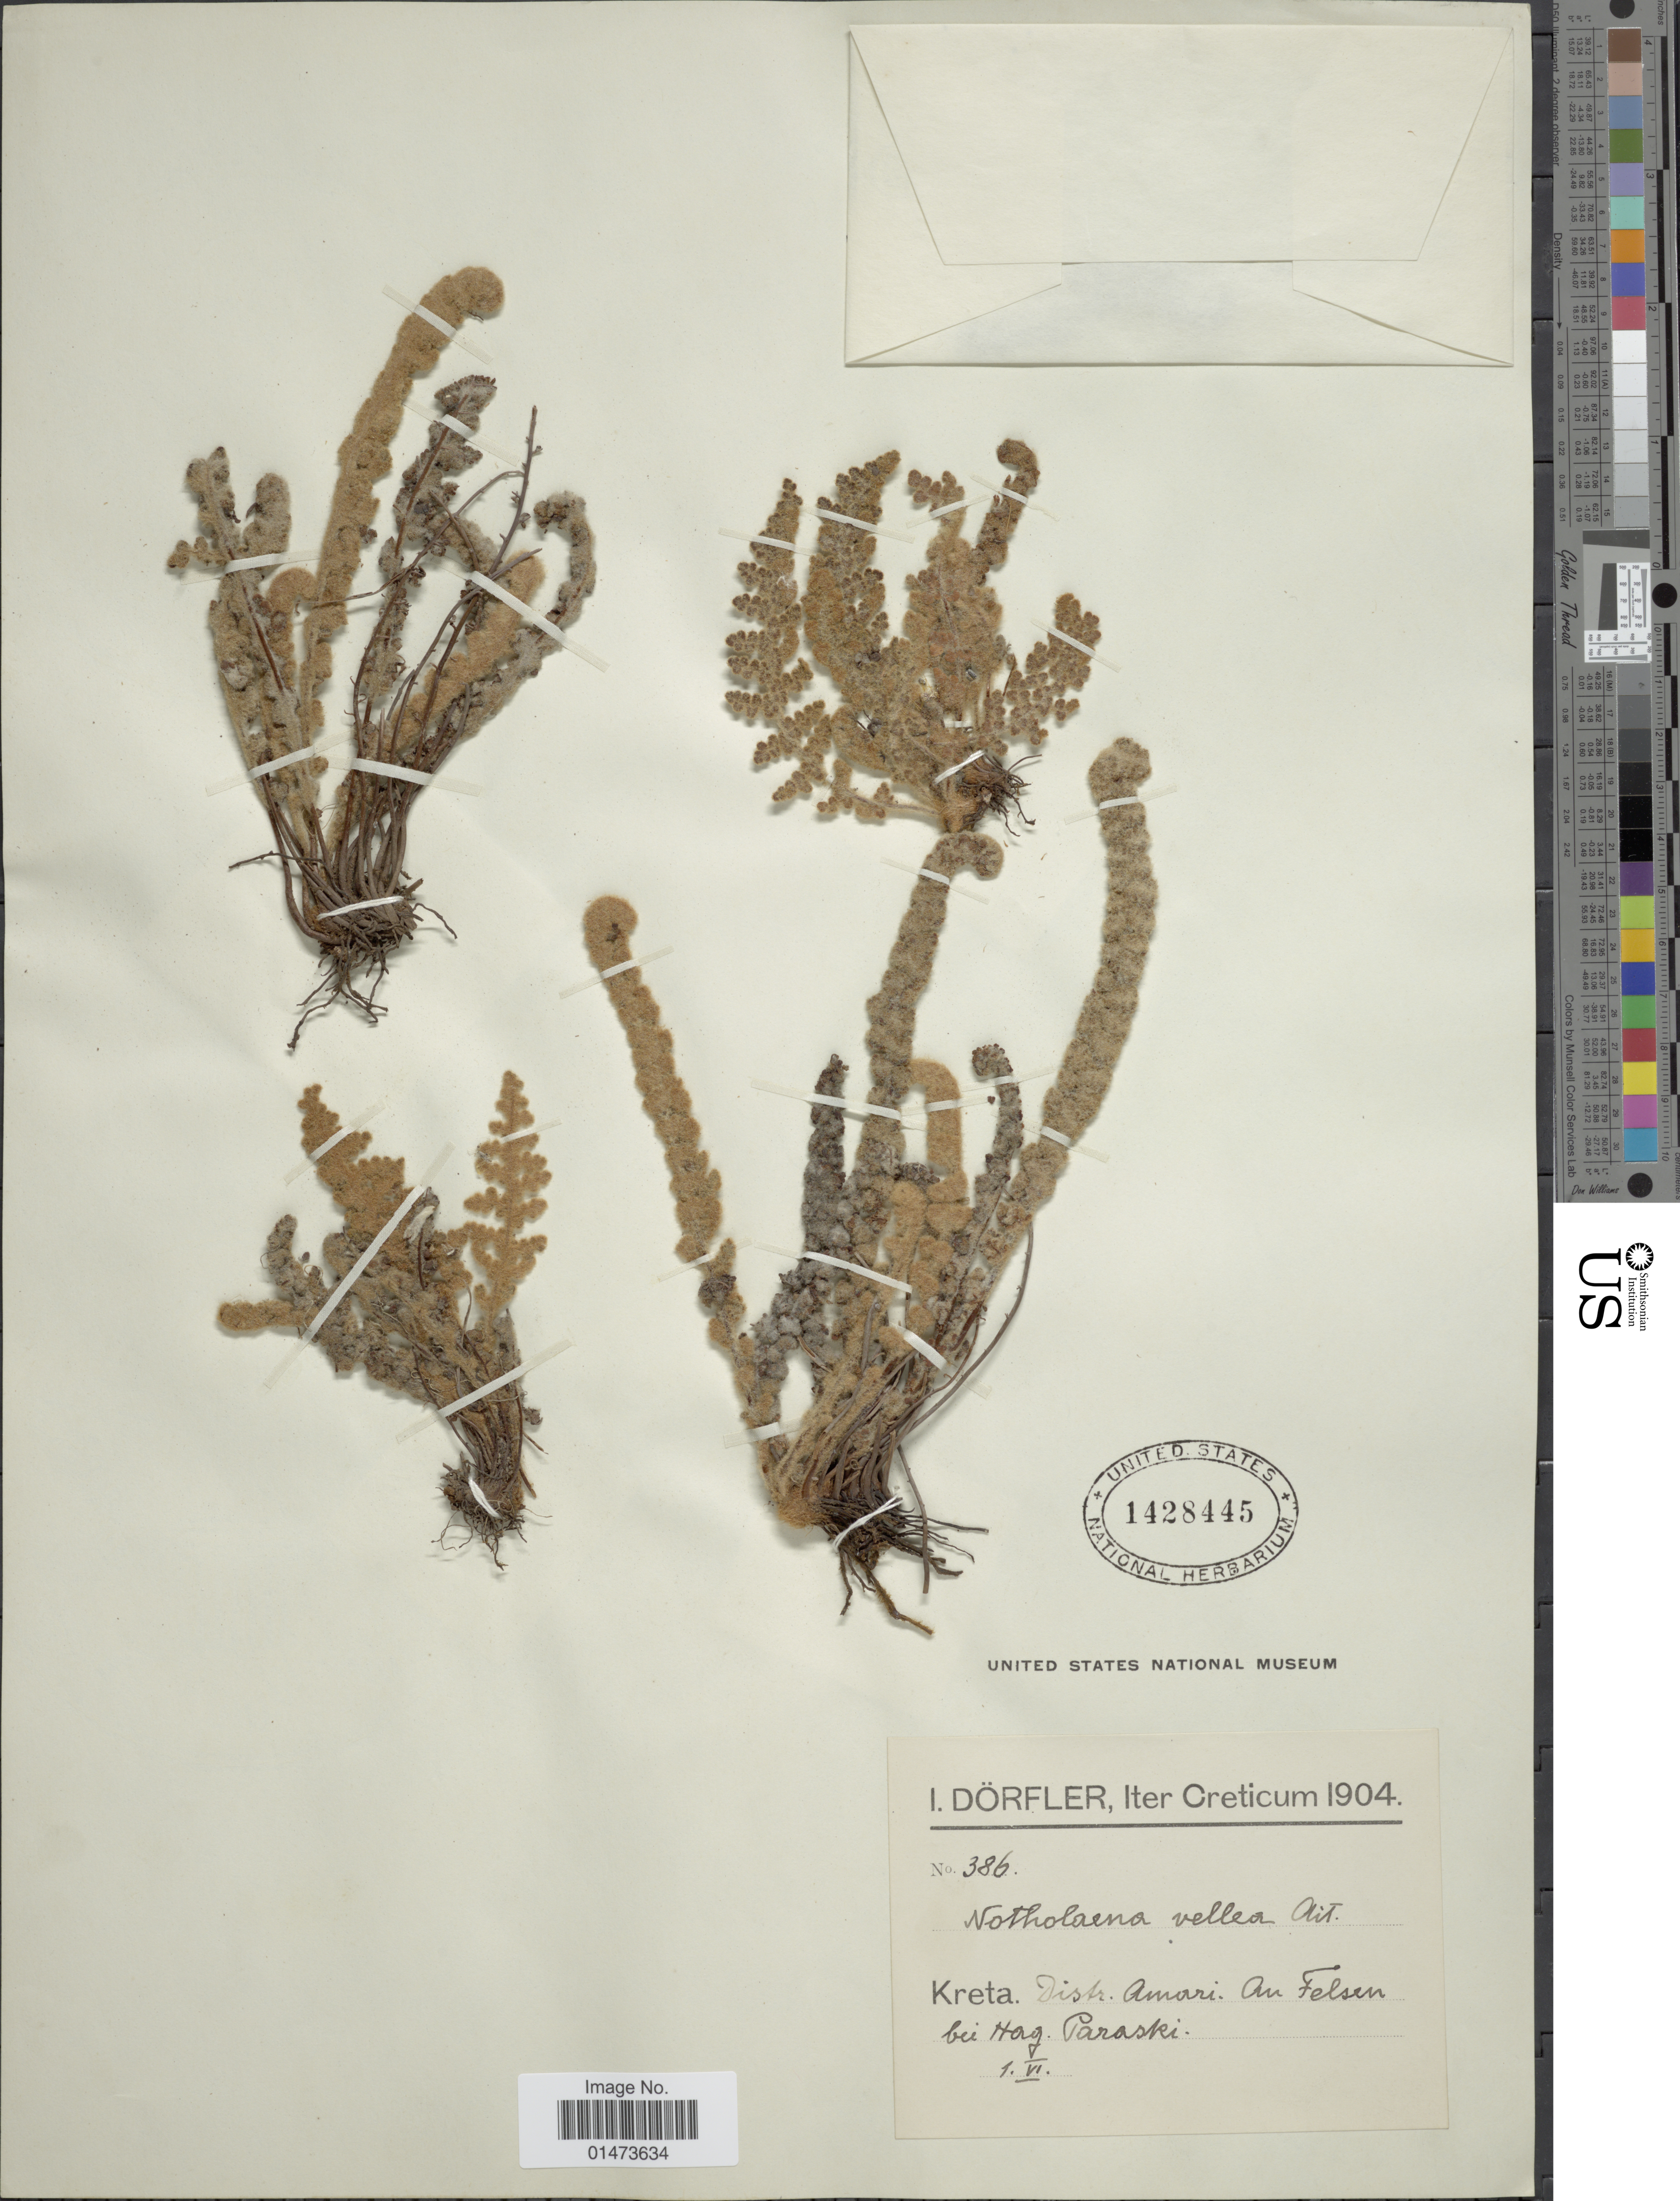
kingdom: Plantae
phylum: Tracheophyta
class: Polypodiopsida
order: Polypodiales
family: Pteridaceae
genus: Cosentinia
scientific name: Cosentinia vellea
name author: (Aiton) Tod.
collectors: I. Dörfler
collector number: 386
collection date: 1904-06-01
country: Greece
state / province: Crete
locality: Kreta. Dustr. Amari. An Felsen bei Hag. Paraski.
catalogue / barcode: US 1428445